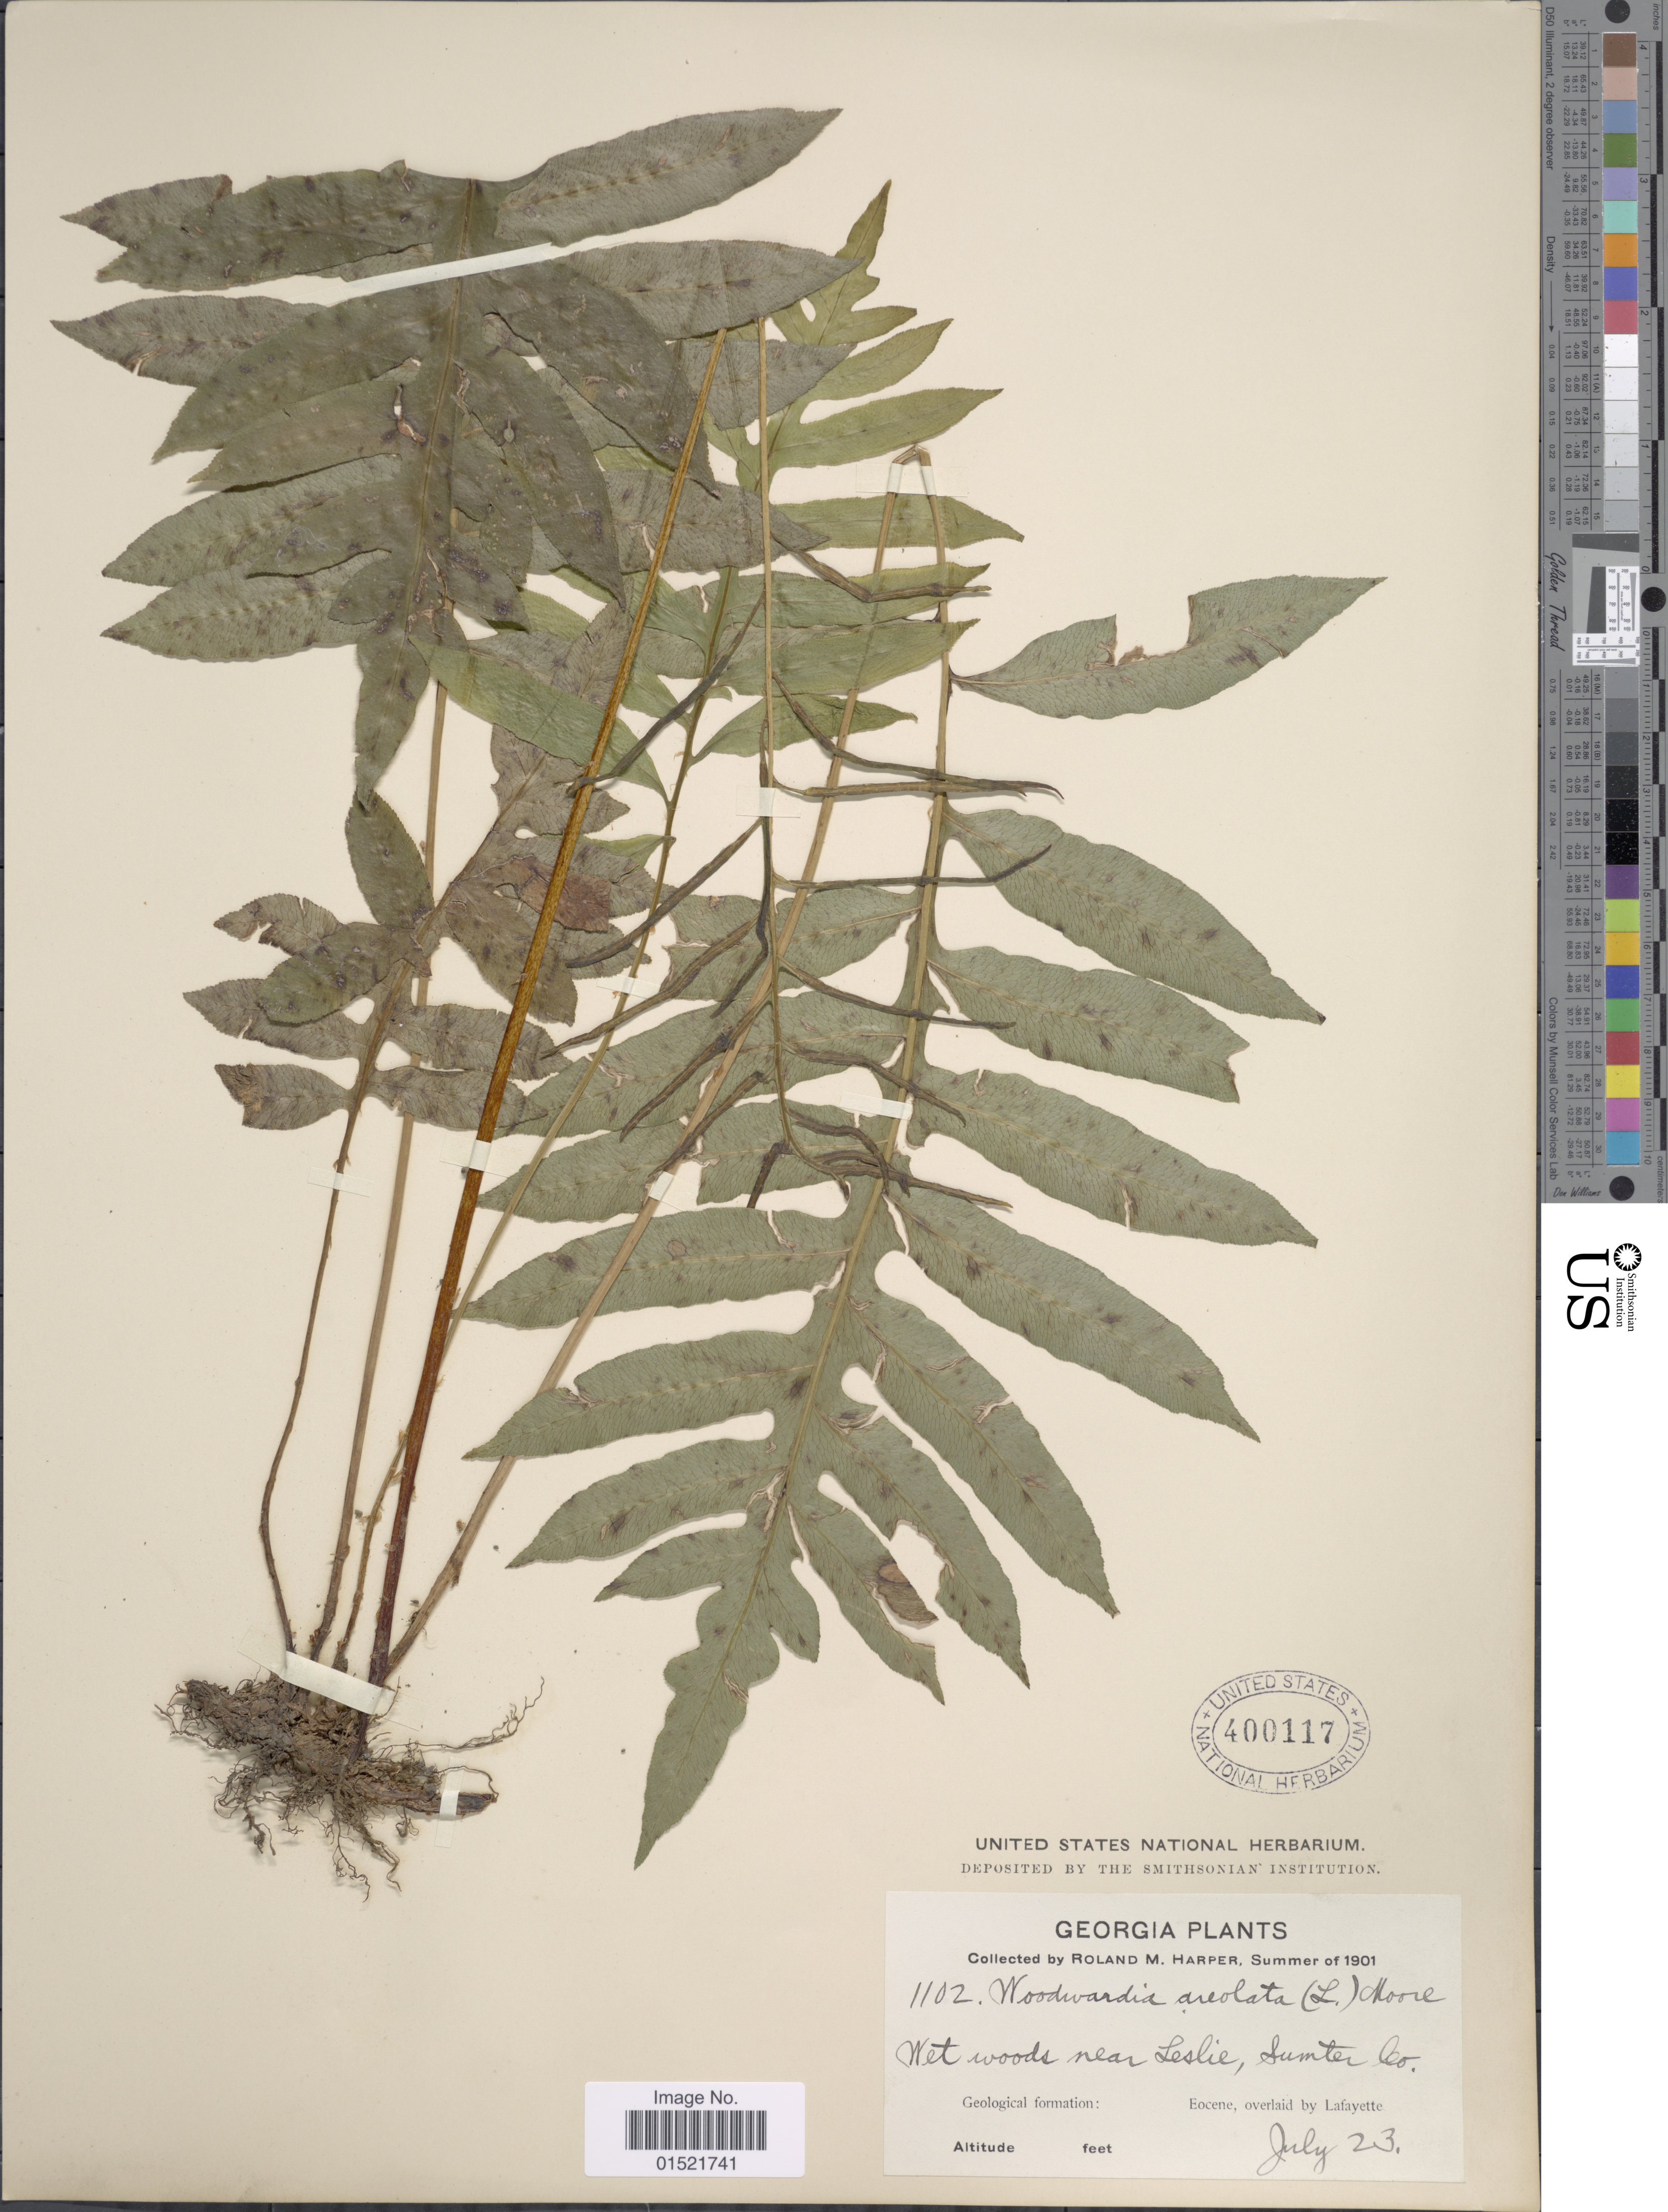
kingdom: Plantae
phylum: Tracheophyta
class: Polypodiopsida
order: Polypodiales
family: Blechnaceae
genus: Woodwardia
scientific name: Woodwardia areolata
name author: (L.) T. Moore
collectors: R. M. Harper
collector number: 1102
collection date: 1901-07-23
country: United States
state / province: Georgia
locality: Wet woods near Leslie, Sumter Co., Eocene, overlaid by Lafayette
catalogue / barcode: US 400117